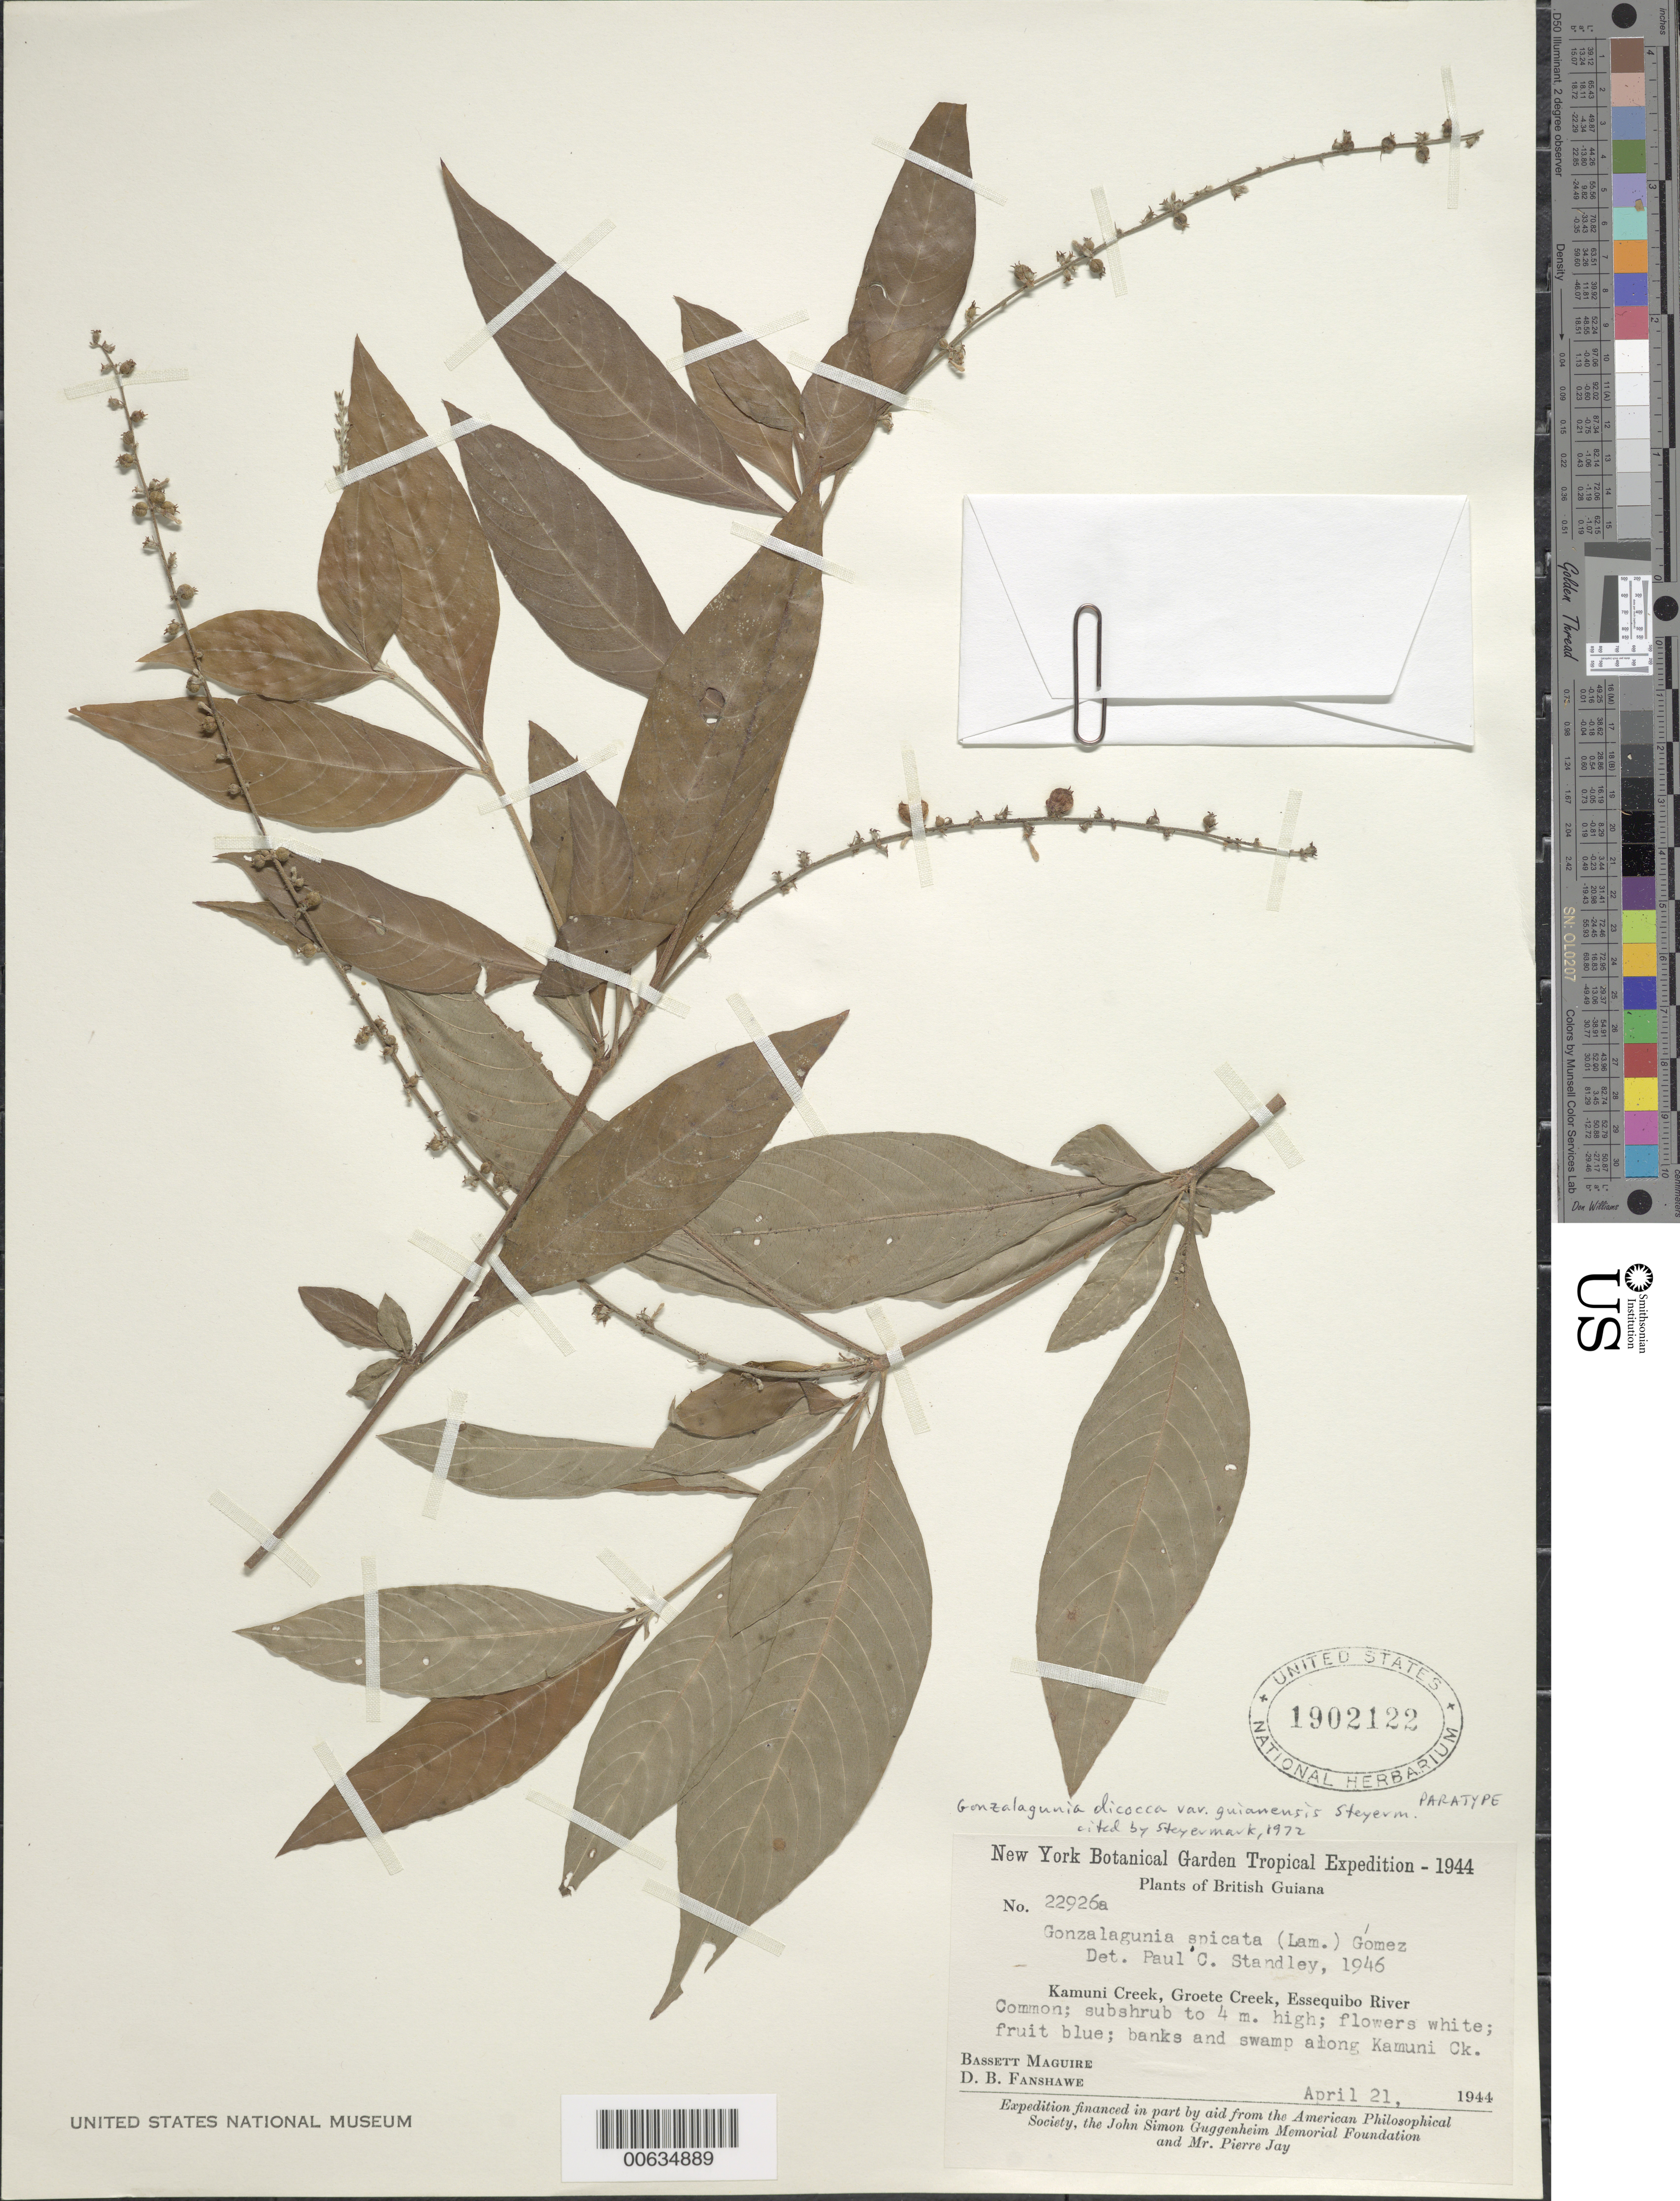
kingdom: Plantae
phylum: Tracheophyta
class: Magnoliopsida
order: Gentianales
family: Rubiaceae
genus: Gonzalagunia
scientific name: Gonzalagunia dicocca var. guianensis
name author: Steyerm.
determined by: Steyermark, Julian A., (VEN)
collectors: B. Maguire & D. B. Fanshawe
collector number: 22926 a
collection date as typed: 21-Apr-44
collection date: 1944-04-21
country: Guyana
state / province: Essequibo Isl-W. Demerara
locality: Kamuni Creek, Groete Creek, Essequibo River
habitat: Banks and swamp along creek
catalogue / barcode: US 1902122